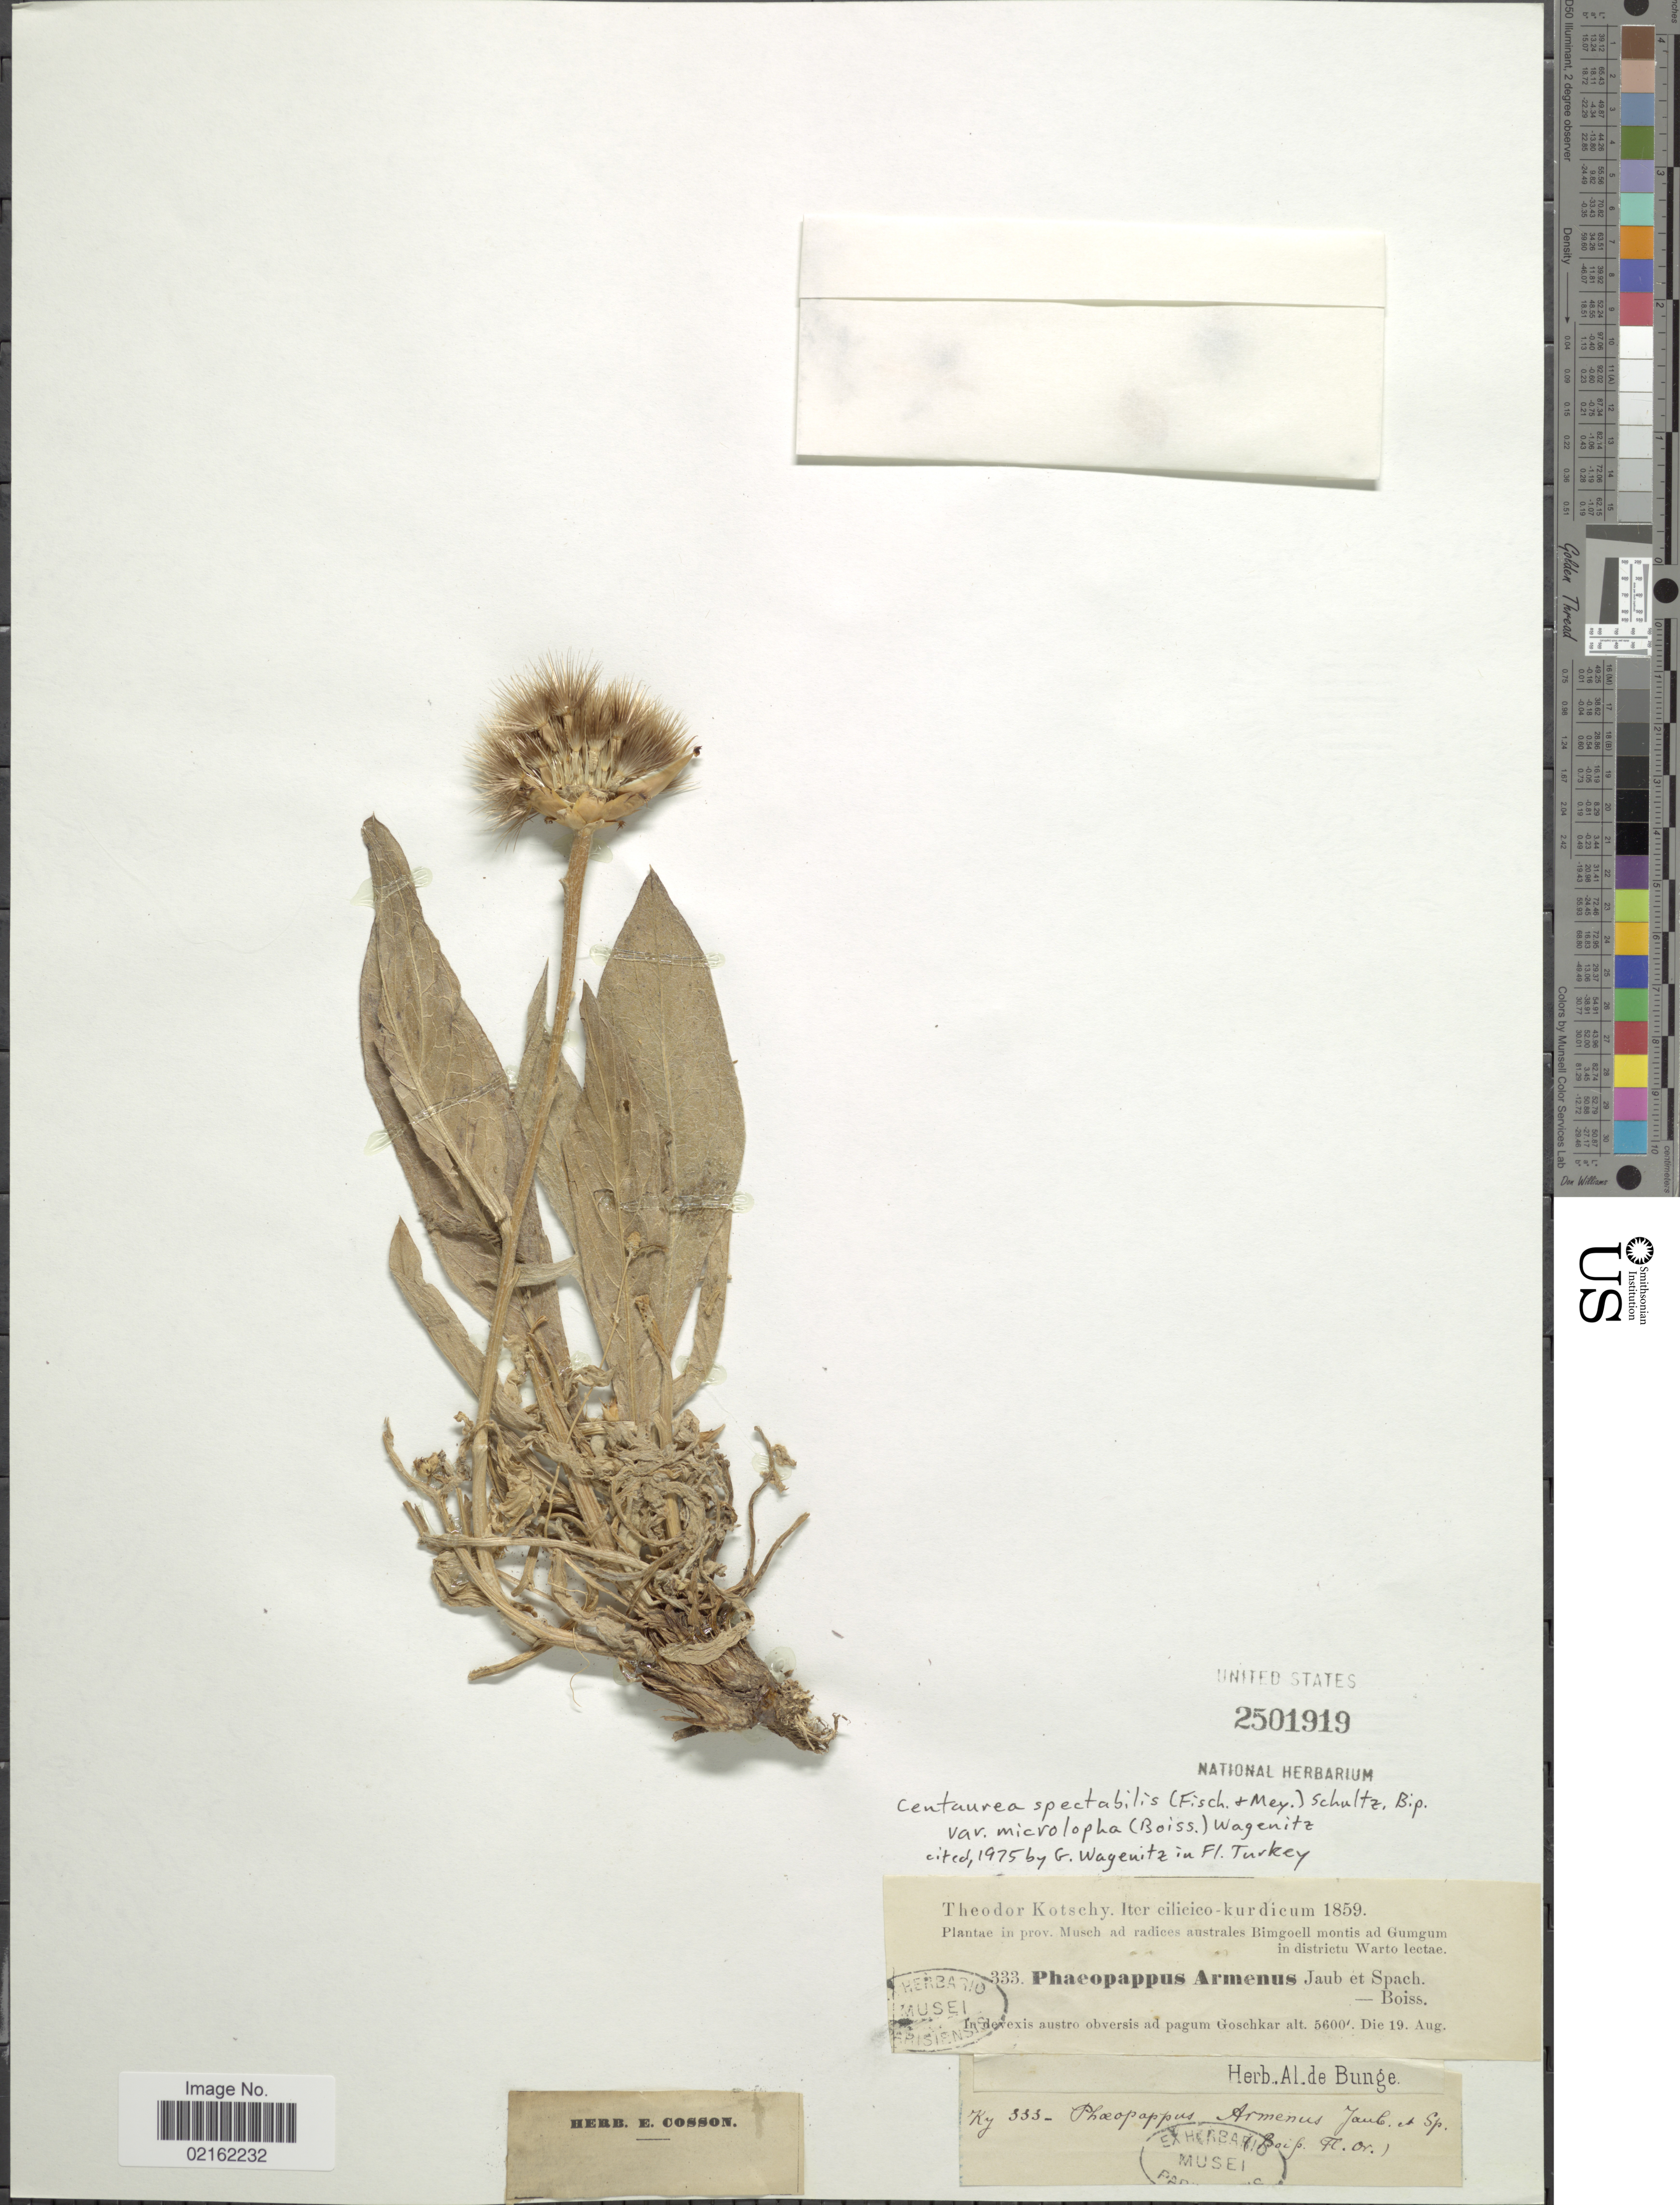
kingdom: Plantae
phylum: Tracheophyta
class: Magnoliopsida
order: Asterales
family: Asteraceae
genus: Centaurea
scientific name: Centaurea spectabilis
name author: (Fisch. & C.A. Mey.) Sch. Bip.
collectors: K. G. Kotschy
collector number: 333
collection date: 1859-08-19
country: Turkey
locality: Cilicico-kurdicum, prov. Musch ad radices australes Bimgoell montis ad Gumgum, in districtu Warto, pagum Goschkar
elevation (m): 1707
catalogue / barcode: US 2501919